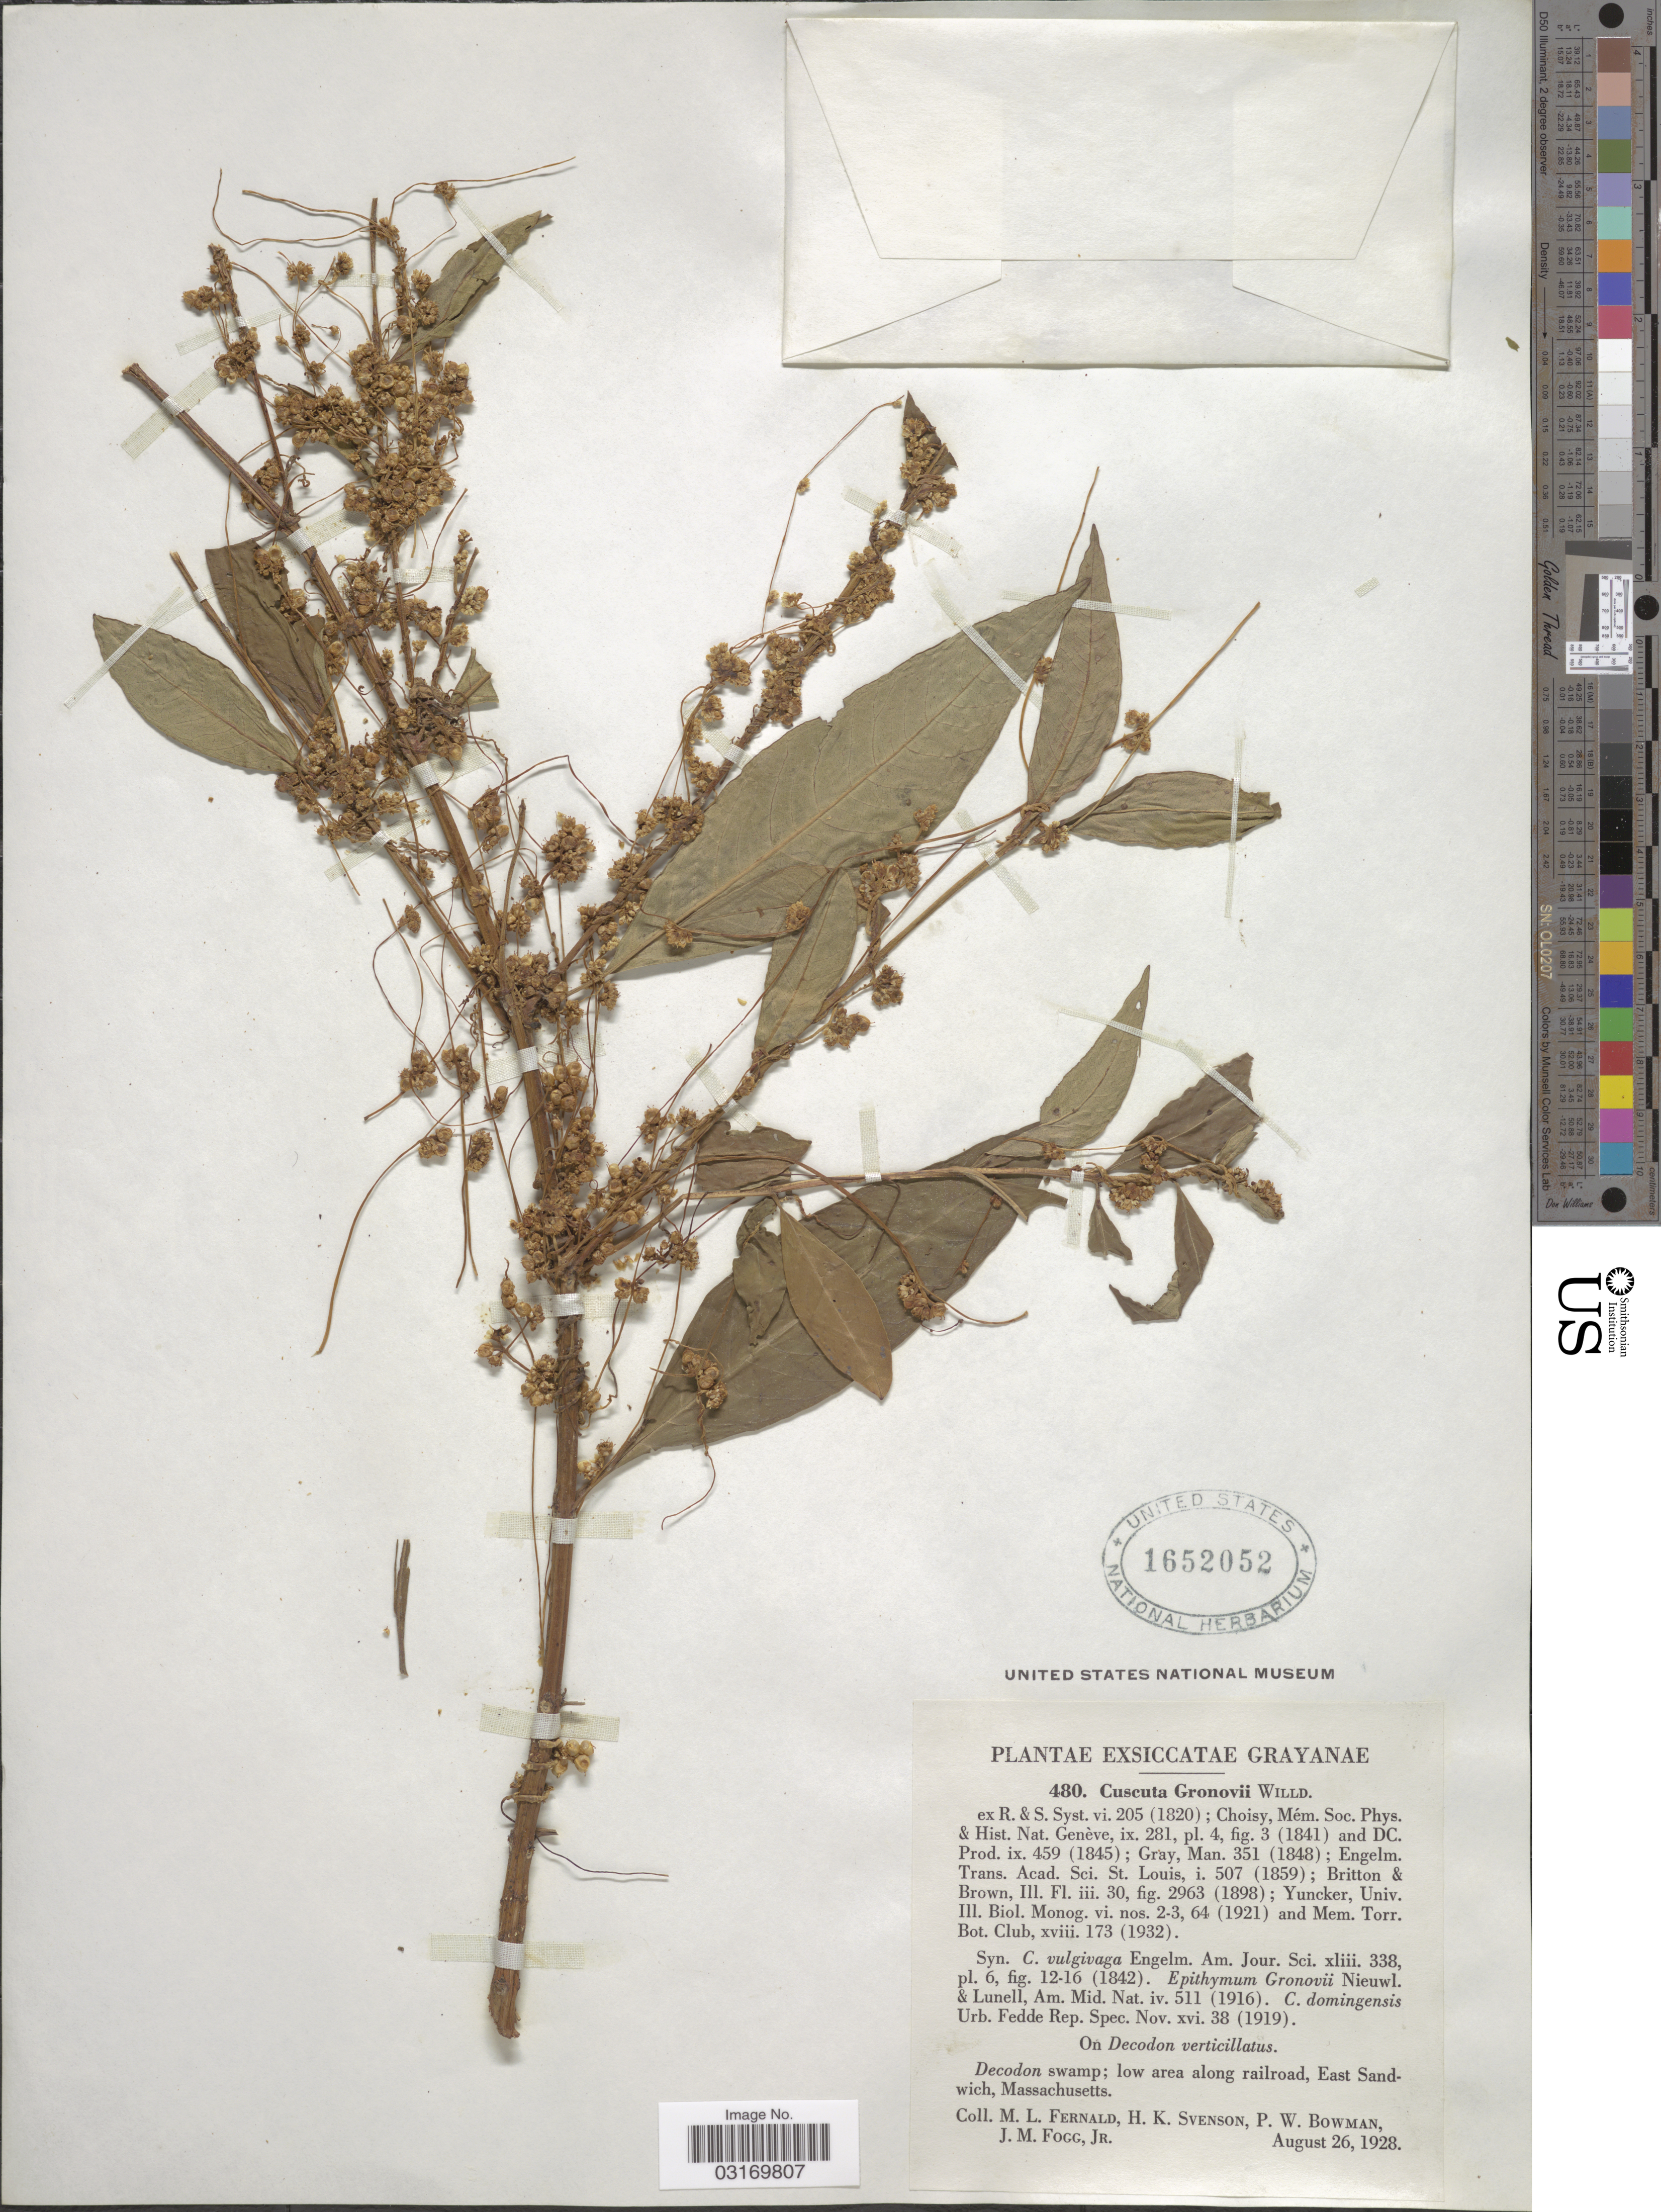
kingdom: Plantae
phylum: Tracheophyta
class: Magnoliopsida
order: Solanales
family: Convolvulaceae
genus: Cuscuta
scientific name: Cuscuta gronovii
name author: Willd. ex Schult.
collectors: M. L. Fernald, H. K. Svenson, P. Bowman & J. Fogg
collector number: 480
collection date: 1928-08-26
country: United States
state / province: Massachusetts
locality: Decodon swamp; low area along railroad, East Sandwich.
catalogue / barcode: US 1652052